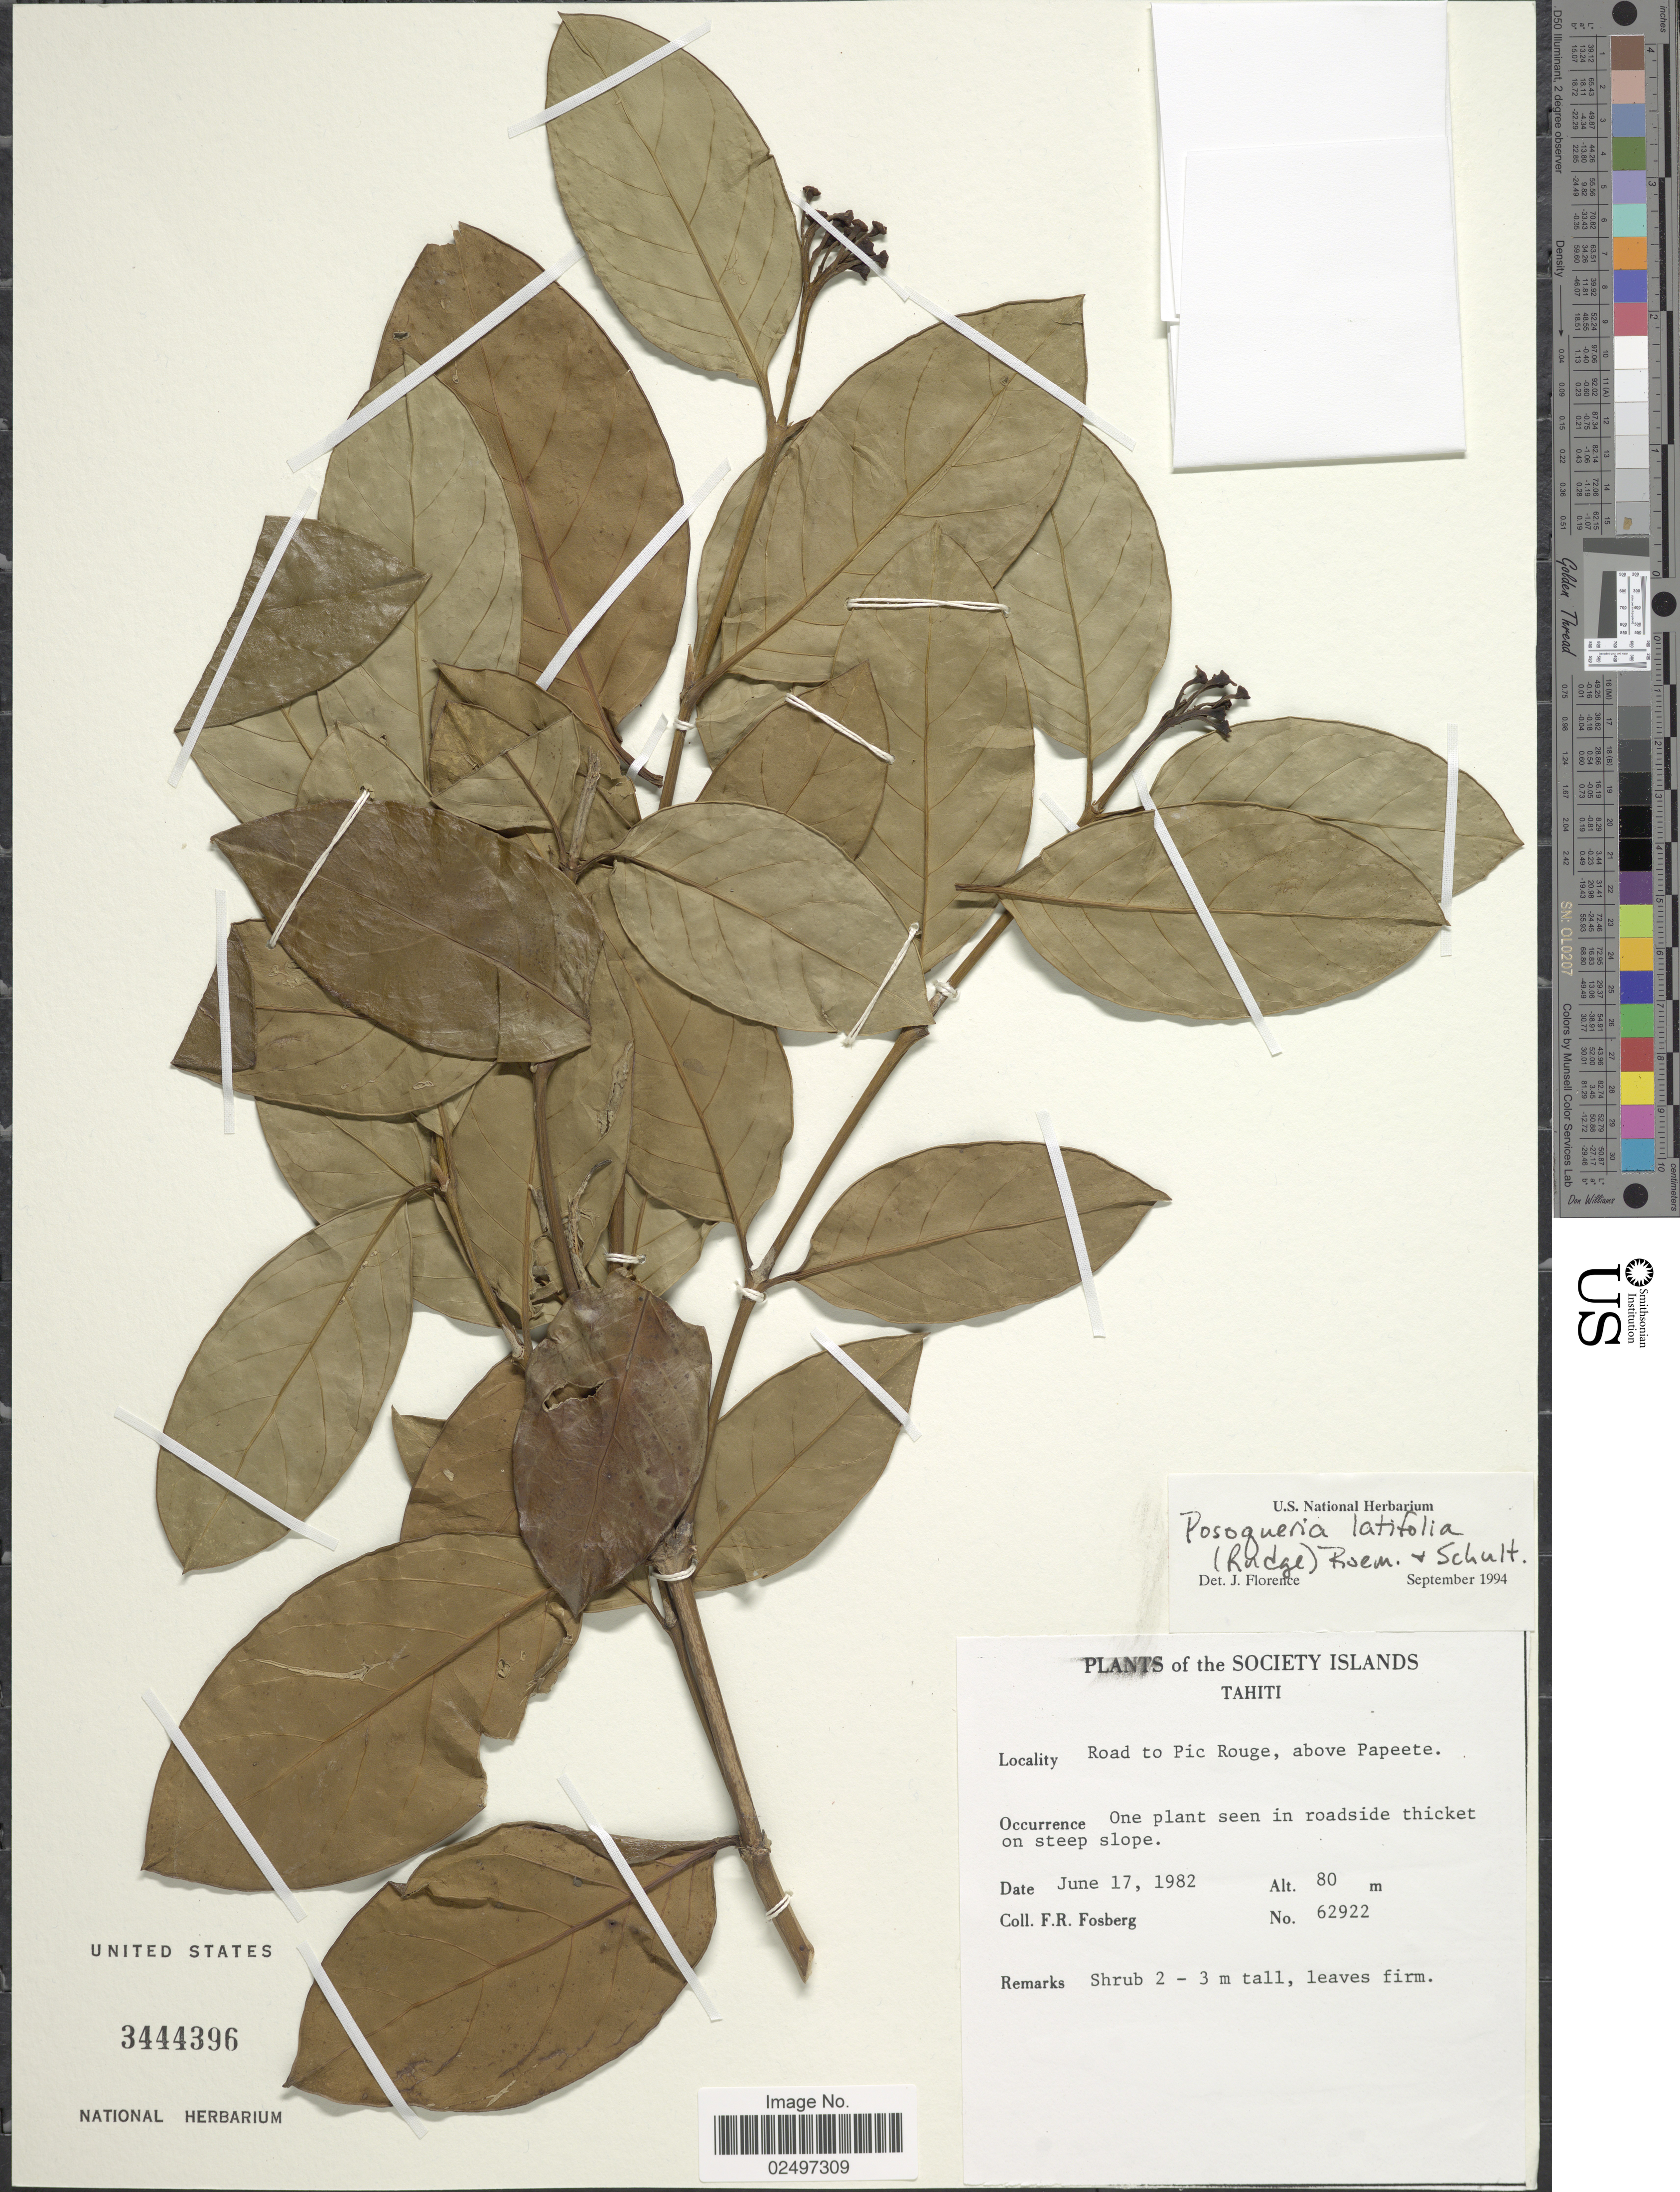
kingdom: Plantae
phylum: Tracheophyta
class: Magnoliopsida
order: Gentianales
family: Rubiaceae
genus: Posoqueria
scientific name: Posoqueria latifolia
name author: (Rudge) Roem. & Schult.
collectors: F. R. Fosberg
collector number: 62922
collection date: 1982-06-17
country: French Polynesia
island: Tahiti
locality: The Society Islands, Tahiti, Road to Pic Rouge, above Papeete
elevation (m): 80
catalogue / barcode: US 3444396